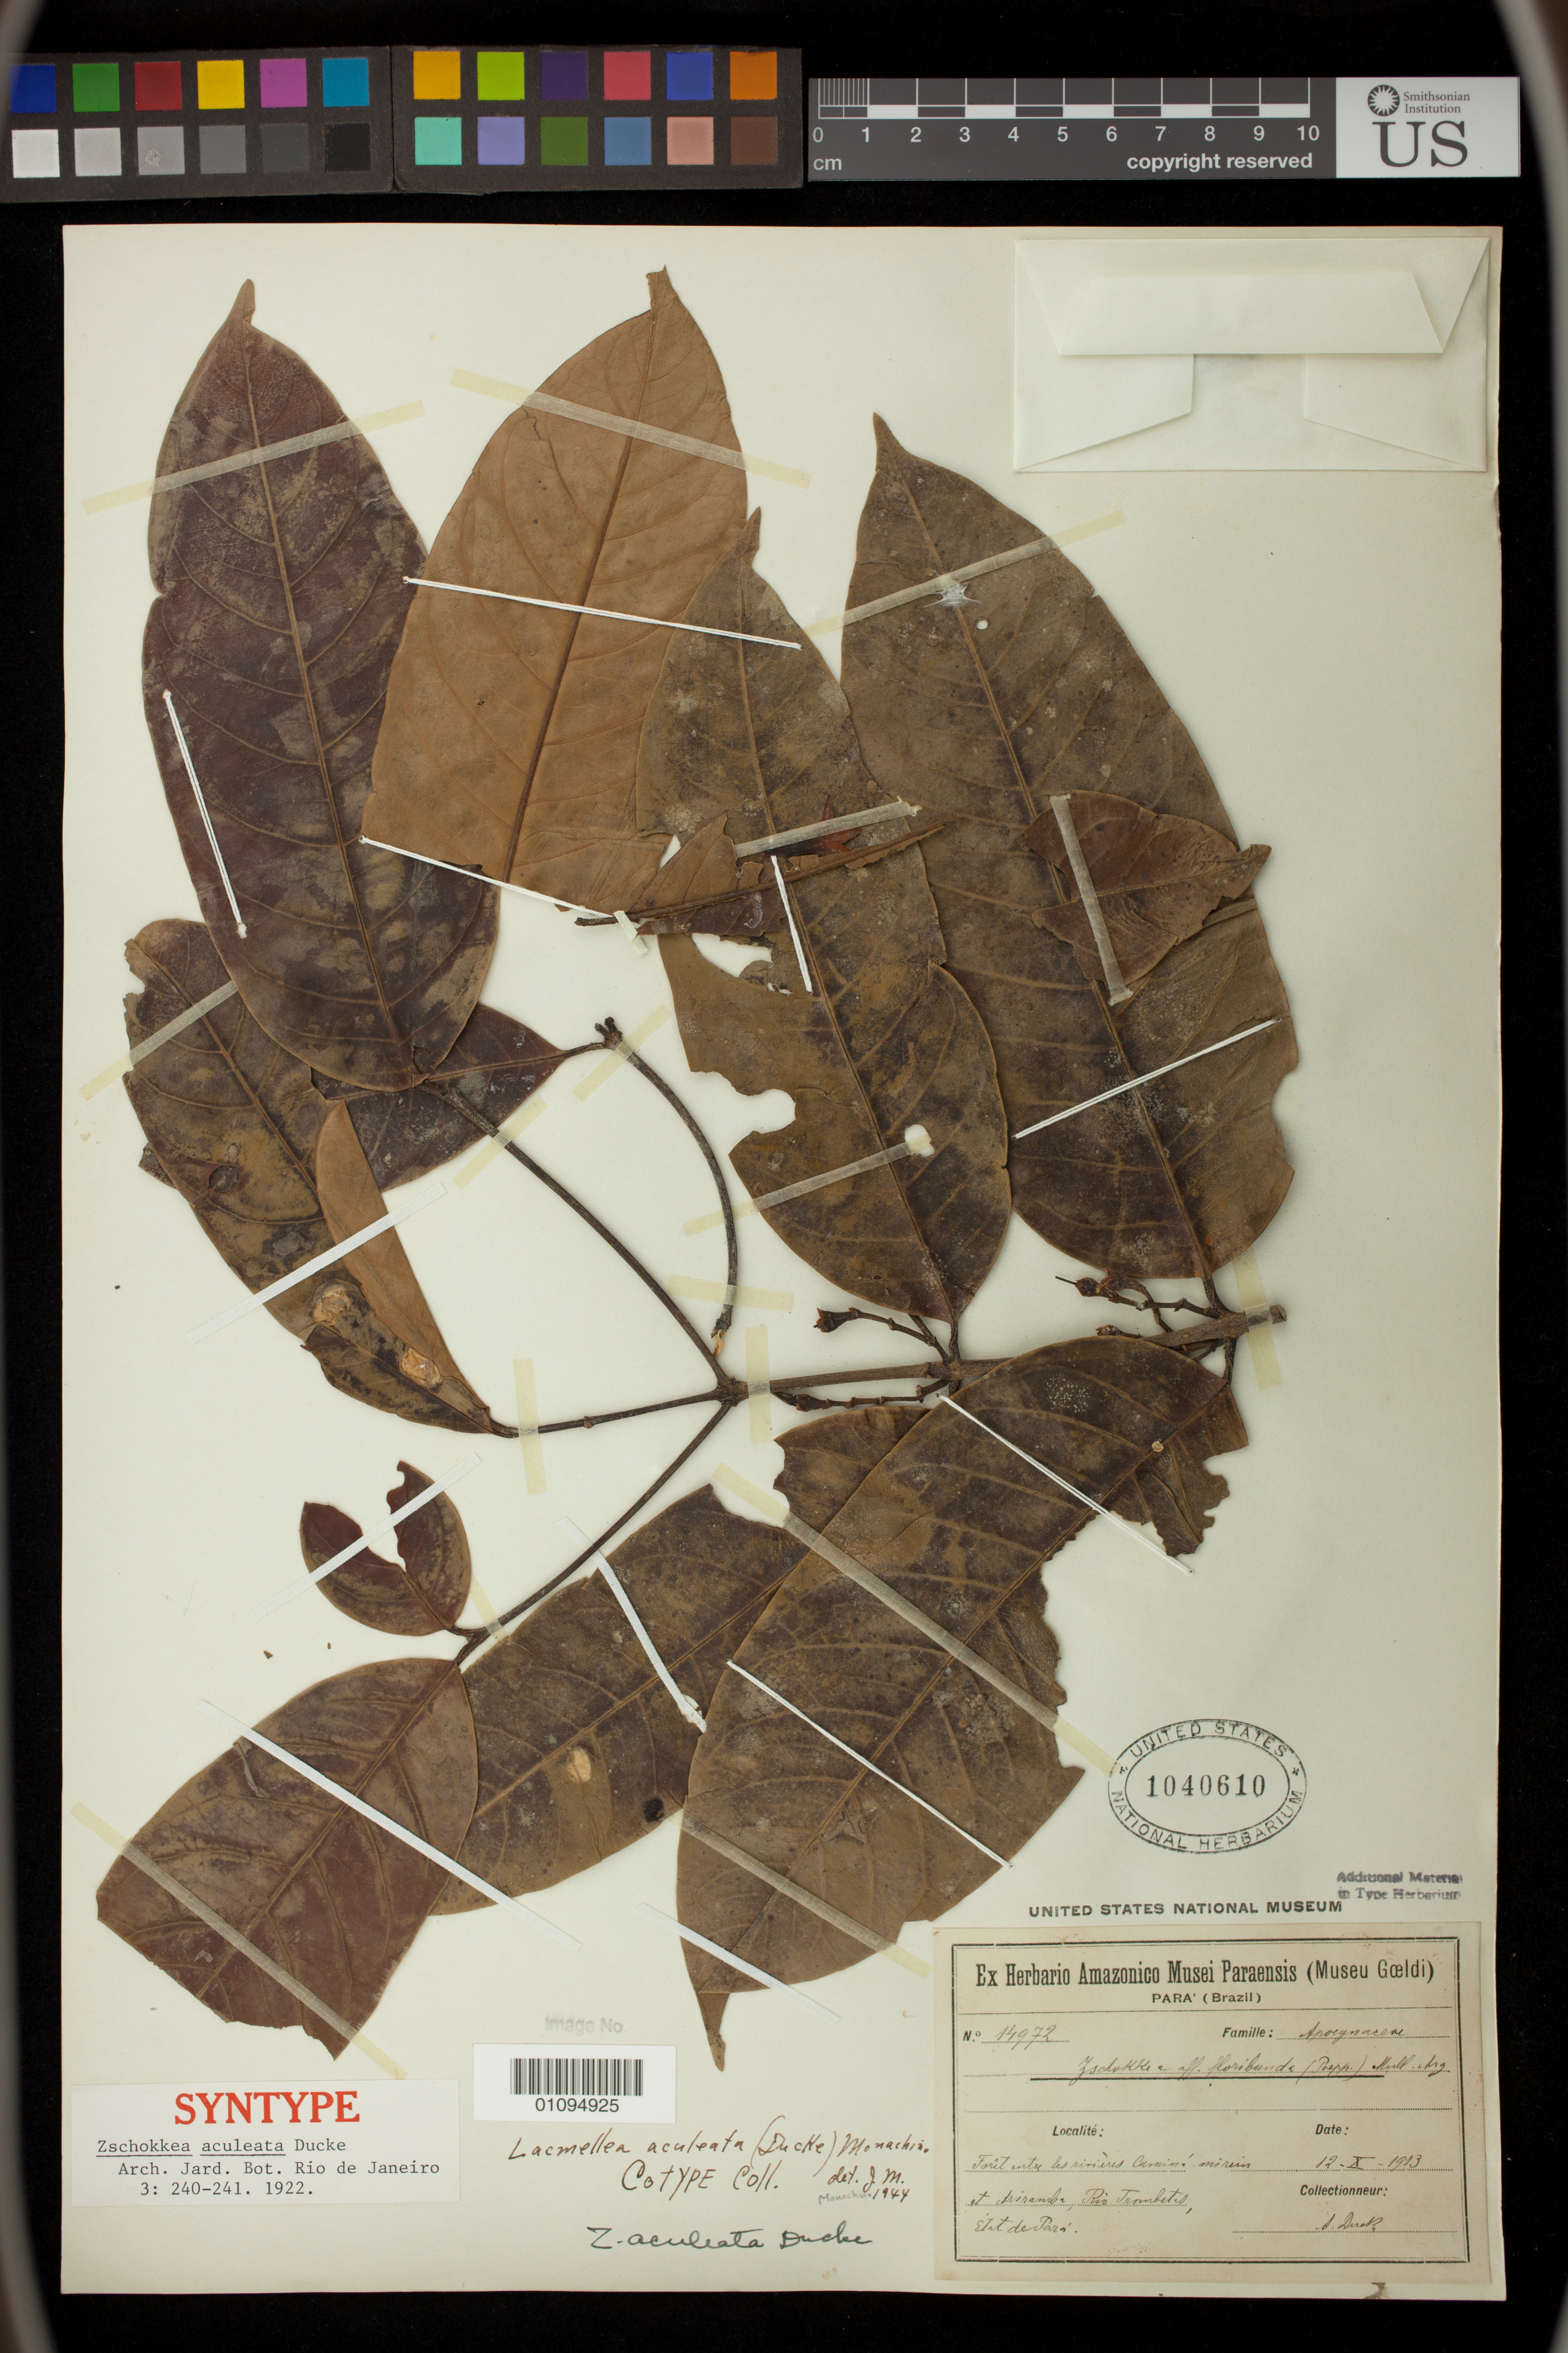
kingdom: Plantae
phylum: Tracheophyta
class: Magnoliopsida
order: Gentianales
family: Apocynaceae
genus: Zschokkea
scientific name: Zschokkea aculeata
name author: Ducke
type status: Syntype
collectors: A. Ducke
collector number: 14972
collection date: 1913-10-12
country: Brazil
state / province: Pará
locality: Forêt entre les rivières Cumina-miri et Miramda, Rio Trombetas.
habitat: Foret.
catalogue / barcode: US 1040610